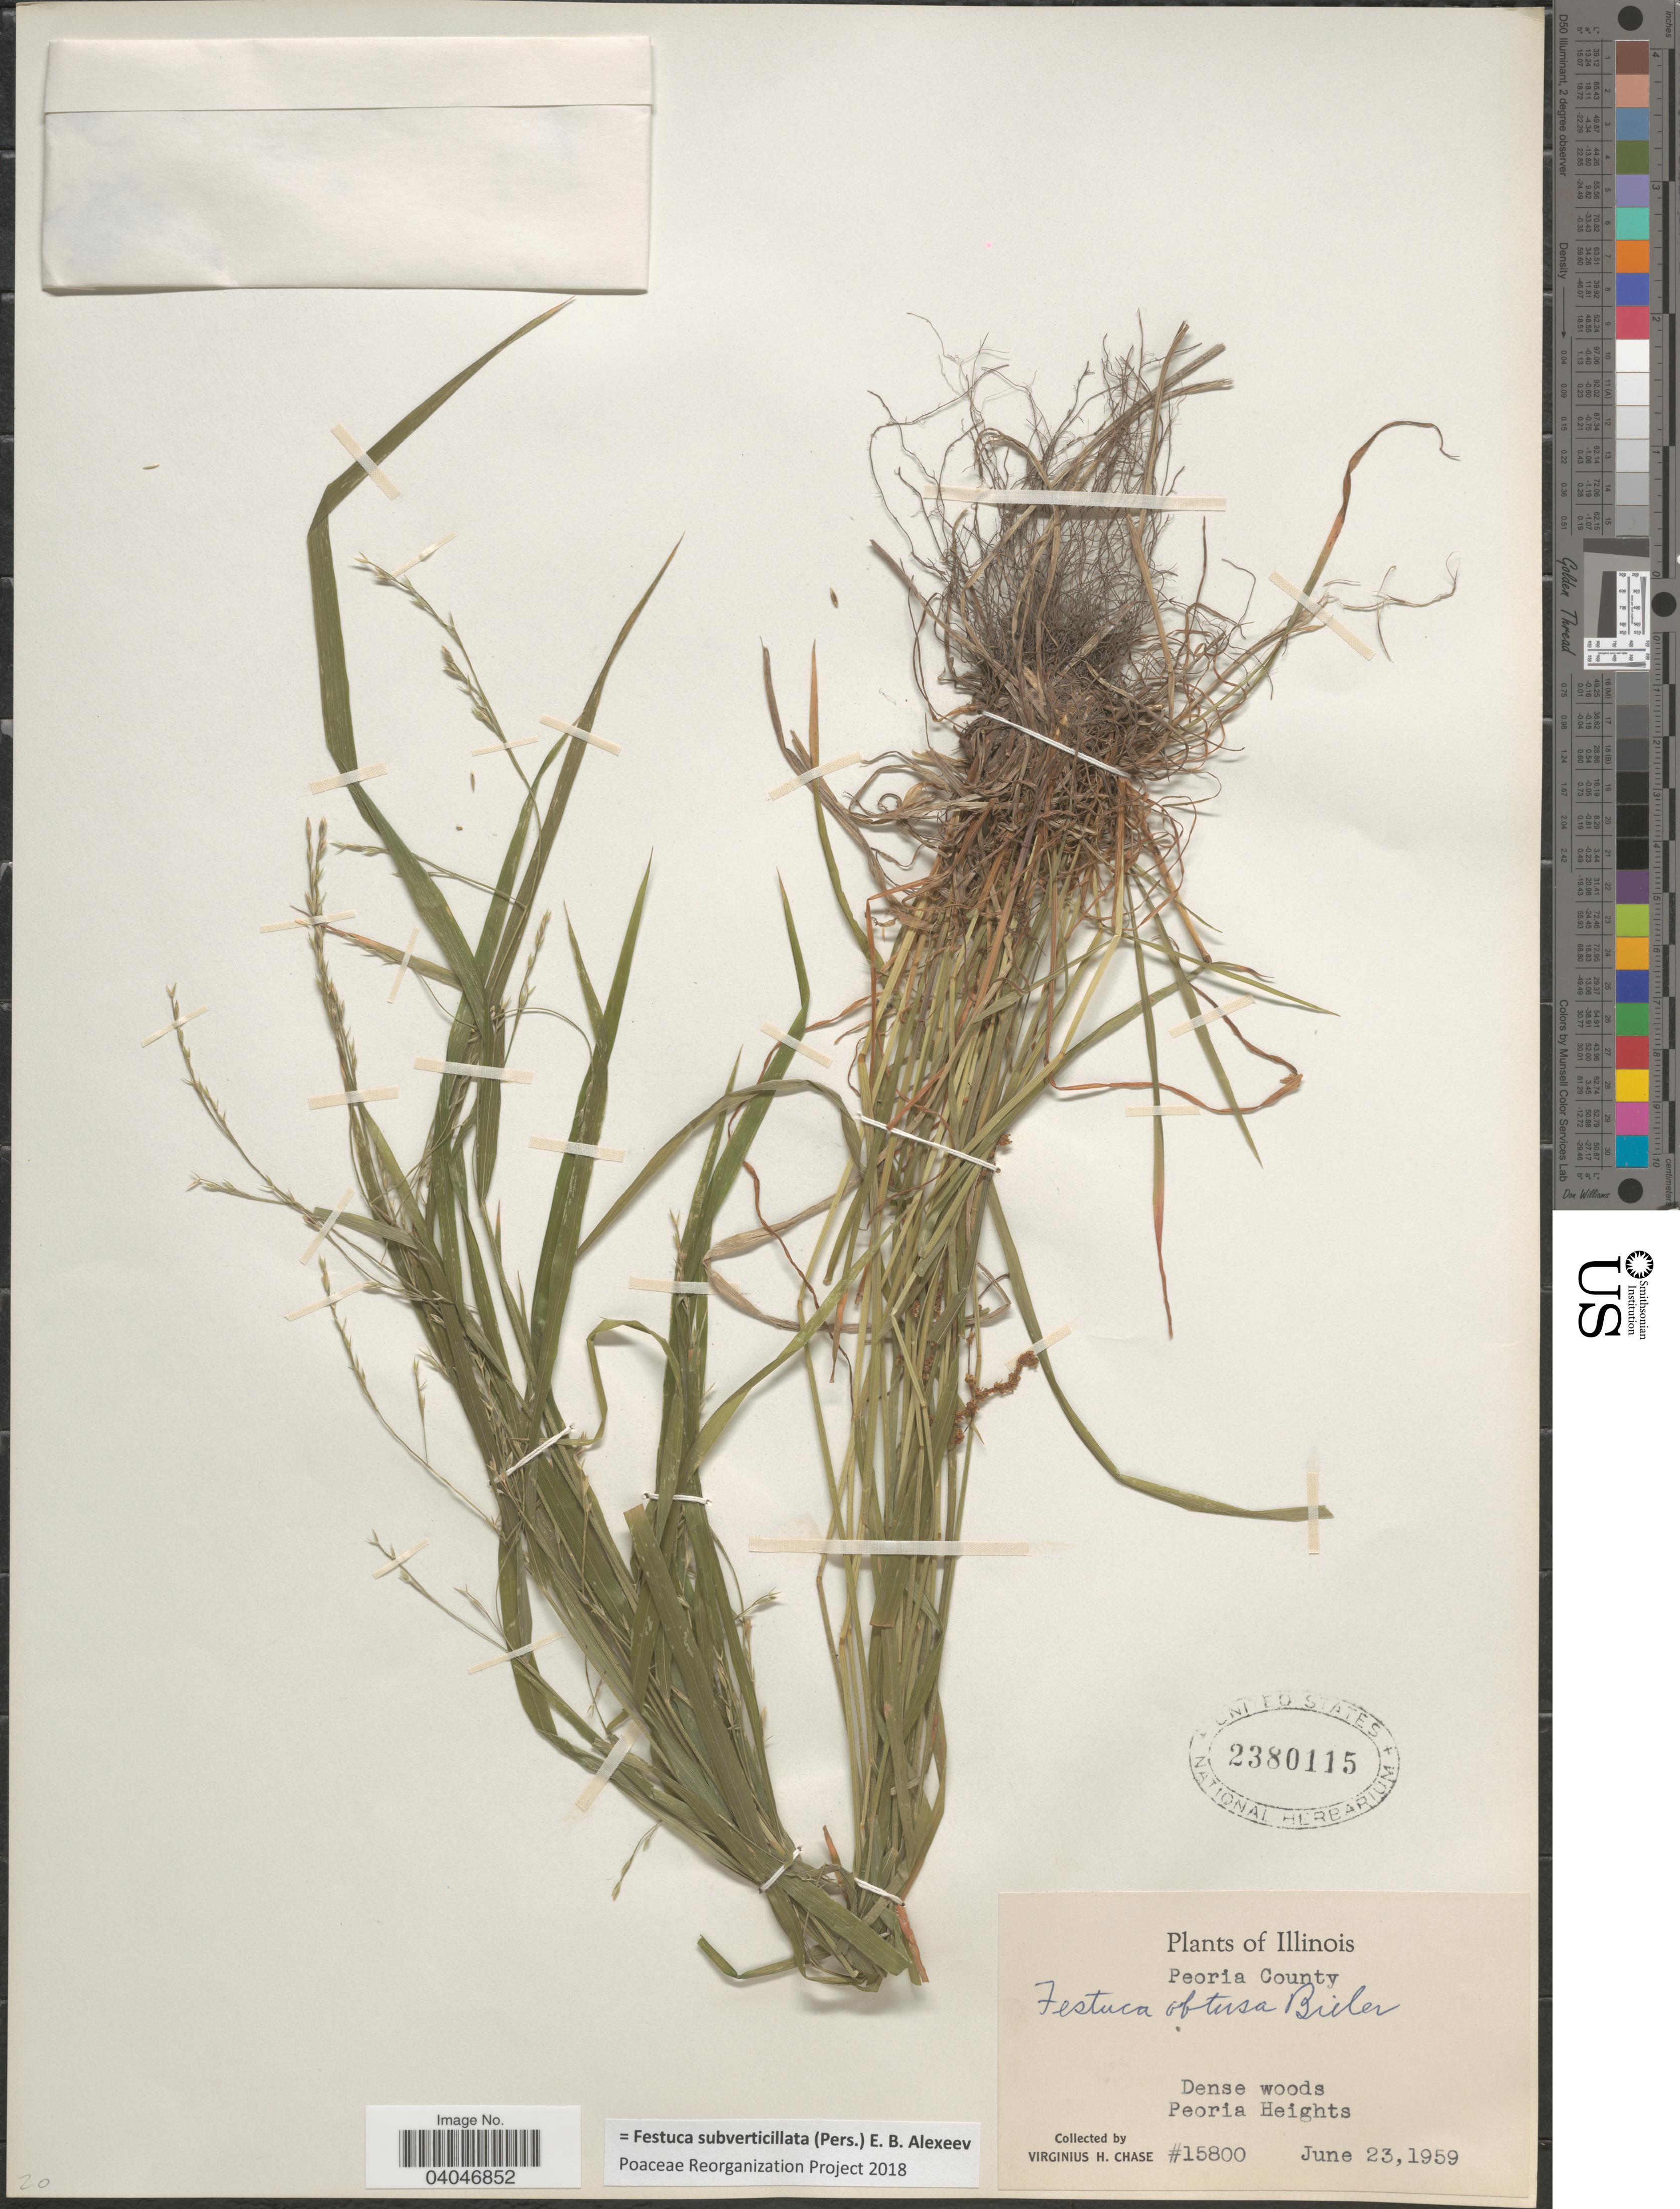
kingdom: Plantae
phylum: Tracheophyta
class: Liliopsida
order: Poales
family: Poaceae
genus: Festuca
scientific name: Festuca subverticillata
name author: (Pers.) E.B. Alexeev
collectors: V. H. Chase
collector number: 15800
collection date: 1959-06-23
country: United States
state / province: Illinois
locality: Peoria County. Peoria Heights.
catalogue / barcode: US 2380115